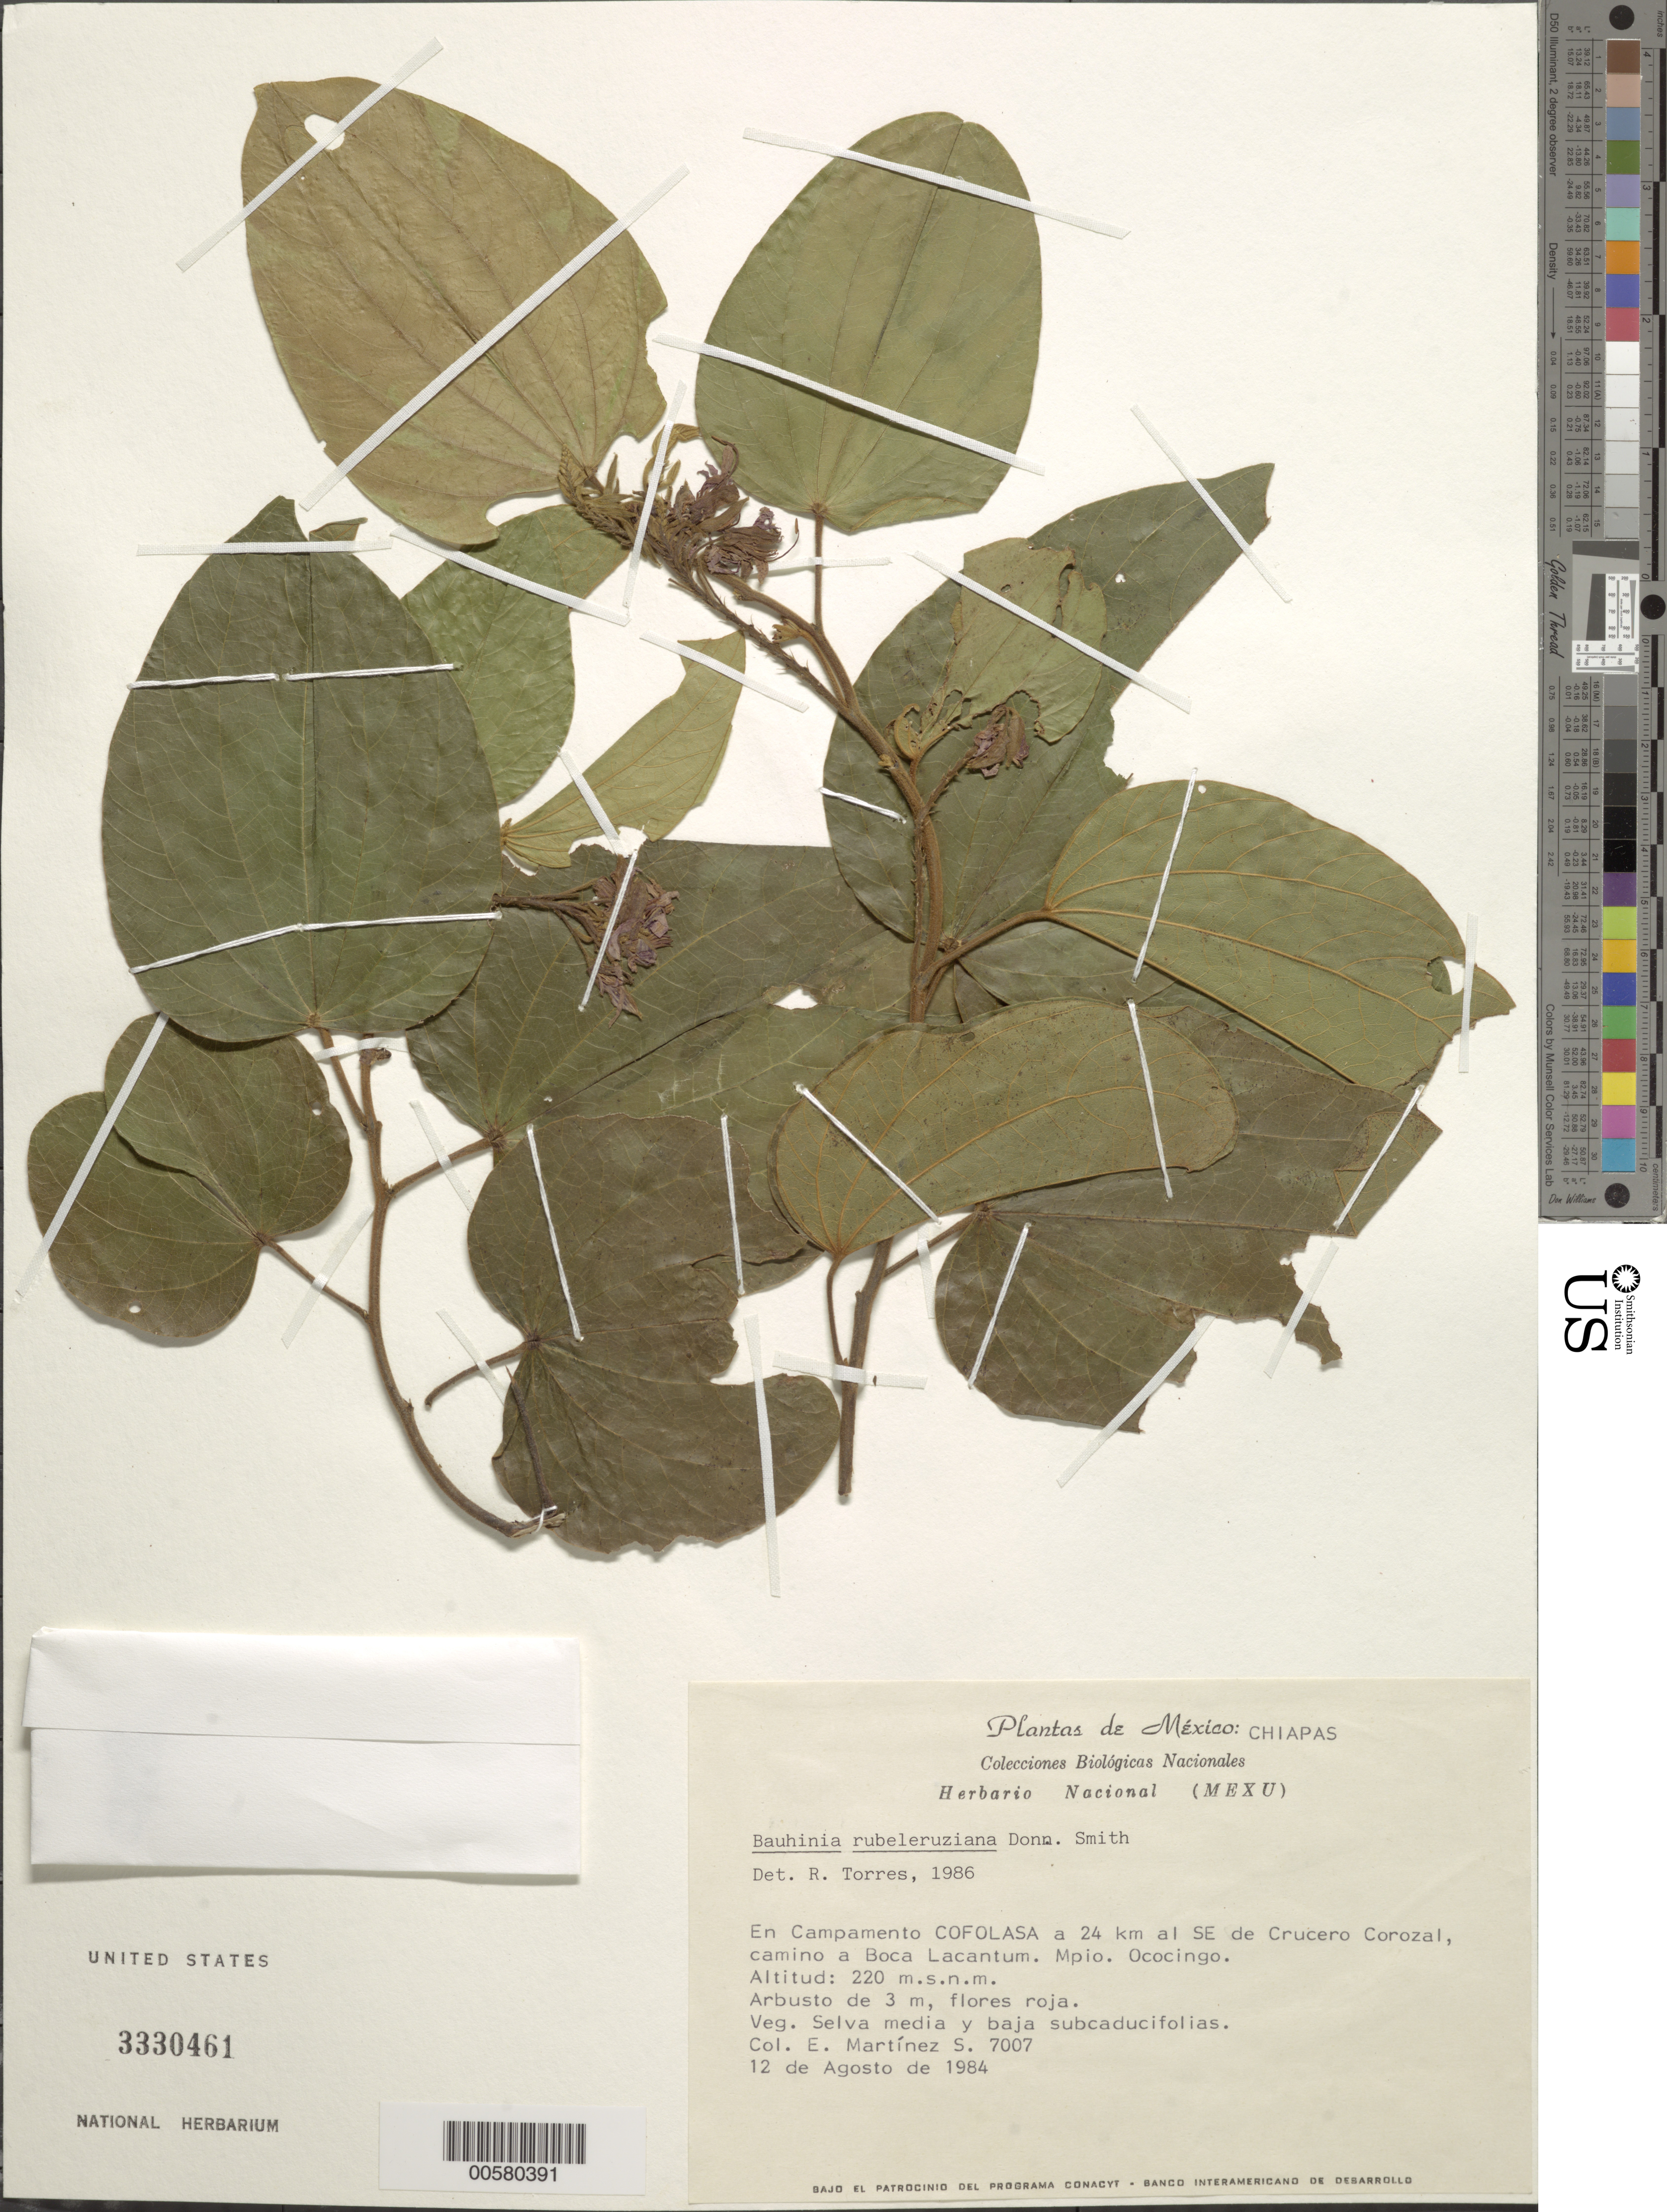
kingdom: Plantae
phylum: Tracheophyta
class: Magnoliopsida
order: Fabales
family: Fabaceae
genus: Bauhinia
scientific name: Bauhinia rubeleruziana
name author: Donn. Sm.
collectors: E. Martínez Soto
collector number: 7007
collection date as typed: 12 Aug 1984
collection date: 1984-08-12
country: Mexico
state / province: Chiapas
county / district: Ococingo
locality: Cofolasa, SE of Crucero Corozal, Boca Lacantum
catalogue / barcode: US 3330461